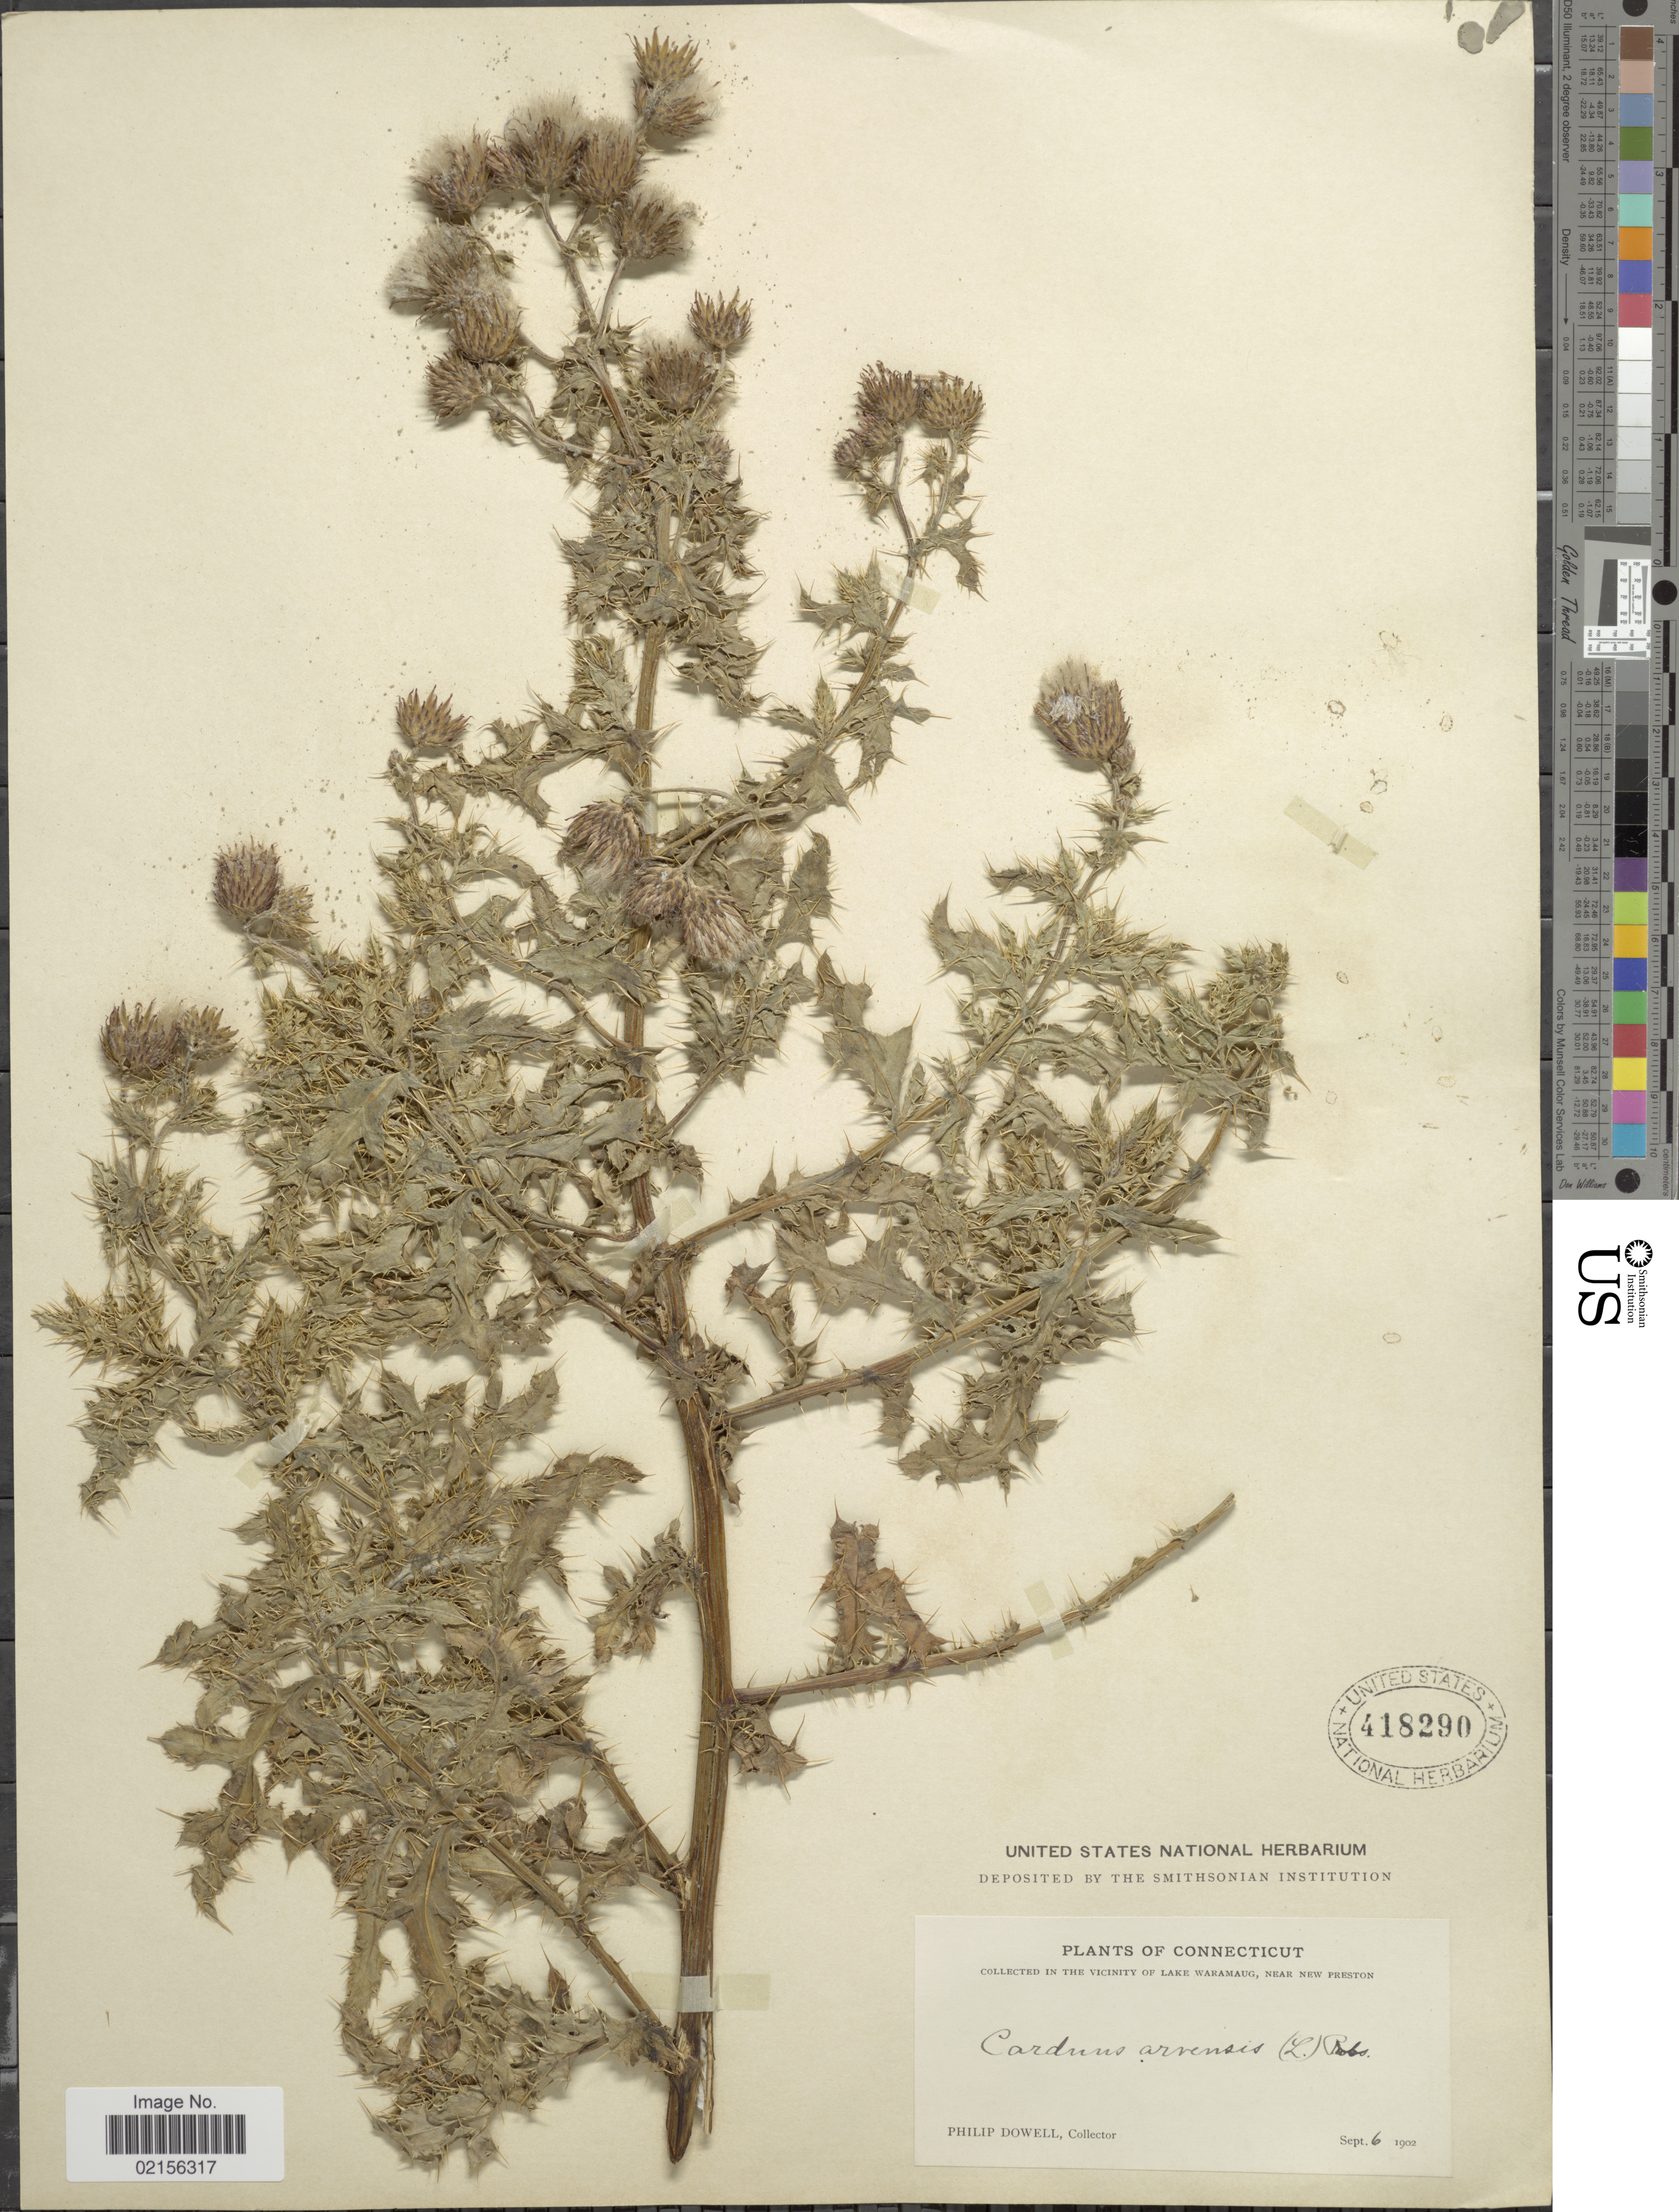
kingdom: Plantae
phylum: Tracheophyta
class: Magnoliopsida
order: Asterales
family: Asteraceae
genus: Cirsium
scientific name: Cirsium arvense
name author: (L.) Scop.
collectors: P. Dowell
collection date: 1902-09-06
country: United States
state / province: Connecticut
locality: In the Vicinity of Lake Waramaug, near New Preston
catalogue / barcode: US 418290